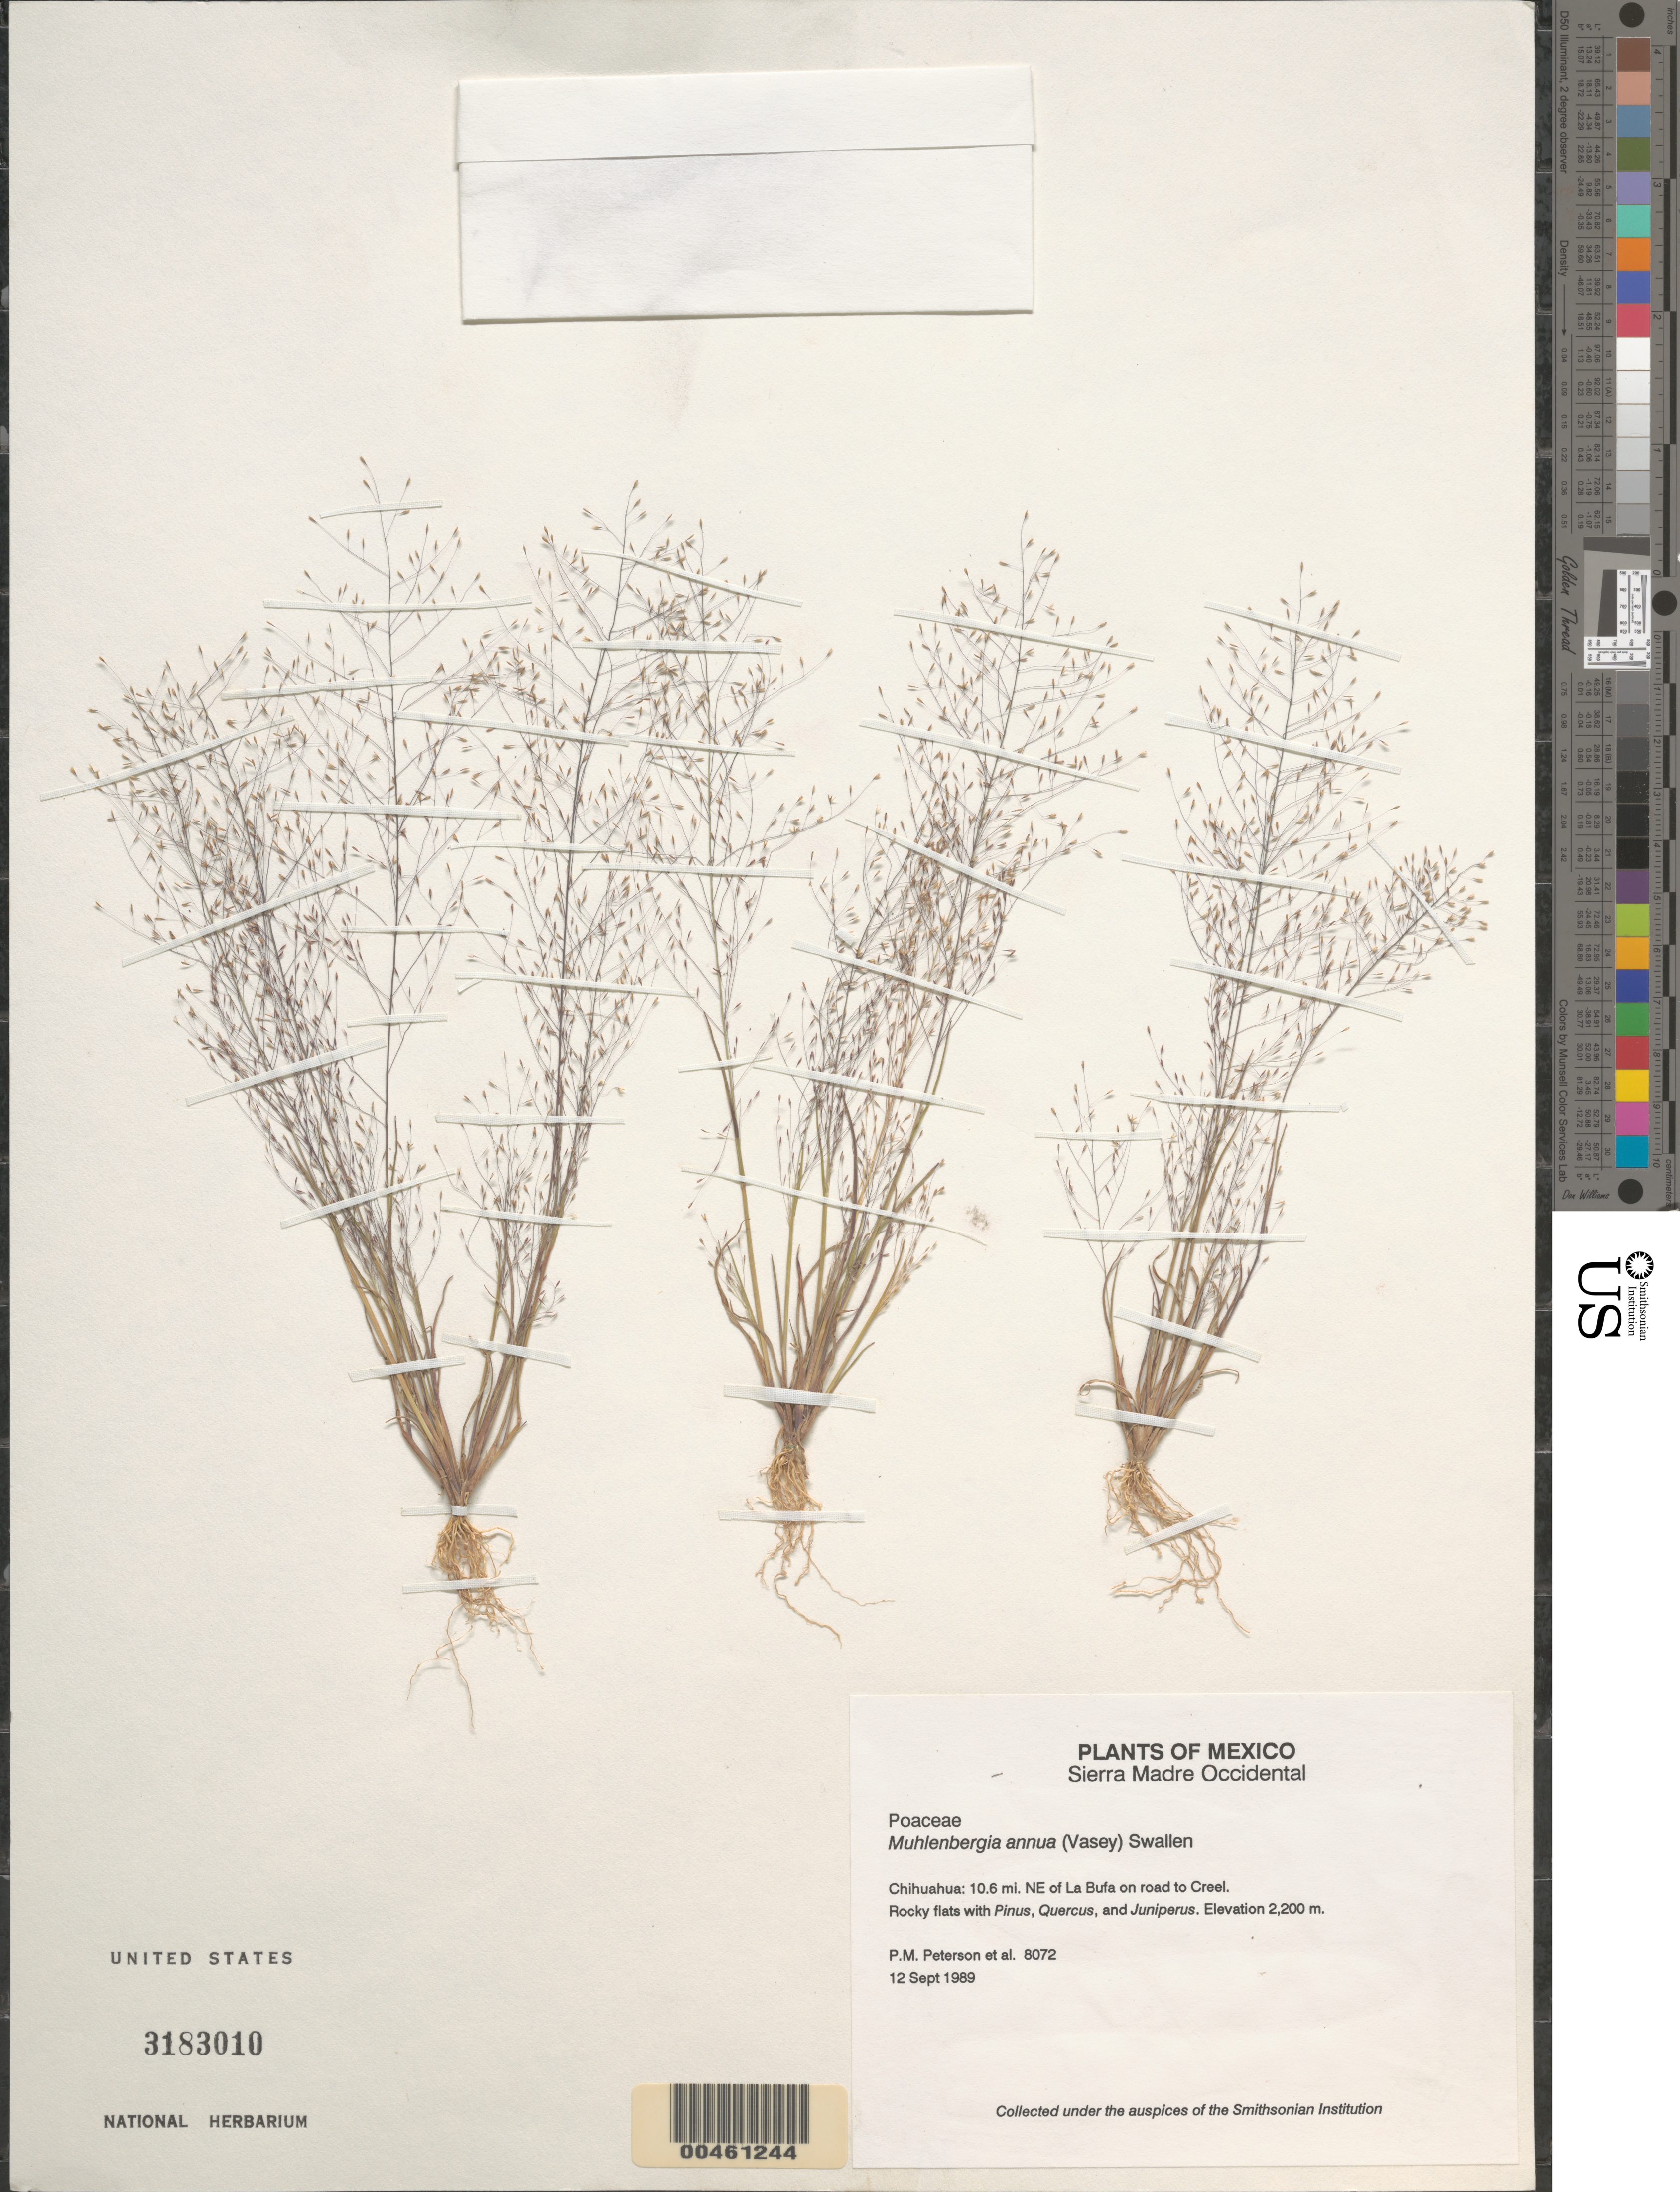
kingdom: Plantae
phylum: Tracheophyta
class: Liliopsida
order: Poales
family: Poaceae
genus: Muhlenbergia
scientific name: Muhlenbergia annua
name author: (Vasey) Swallen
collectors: P. M. Peterson, C. R. Annable & Y. Herrera Arrieta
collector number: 08072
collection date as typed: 12 Sep 1989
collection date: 1989-09-12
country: Mexico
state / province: Chihuahua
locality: Sierra Madre Occidental, 10.6 mi. NE of La Bufa on road to Creel.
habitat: Rocky flats with Pinus, Quercus, and Juniperus.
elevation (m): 2200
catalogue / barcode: US 3183010